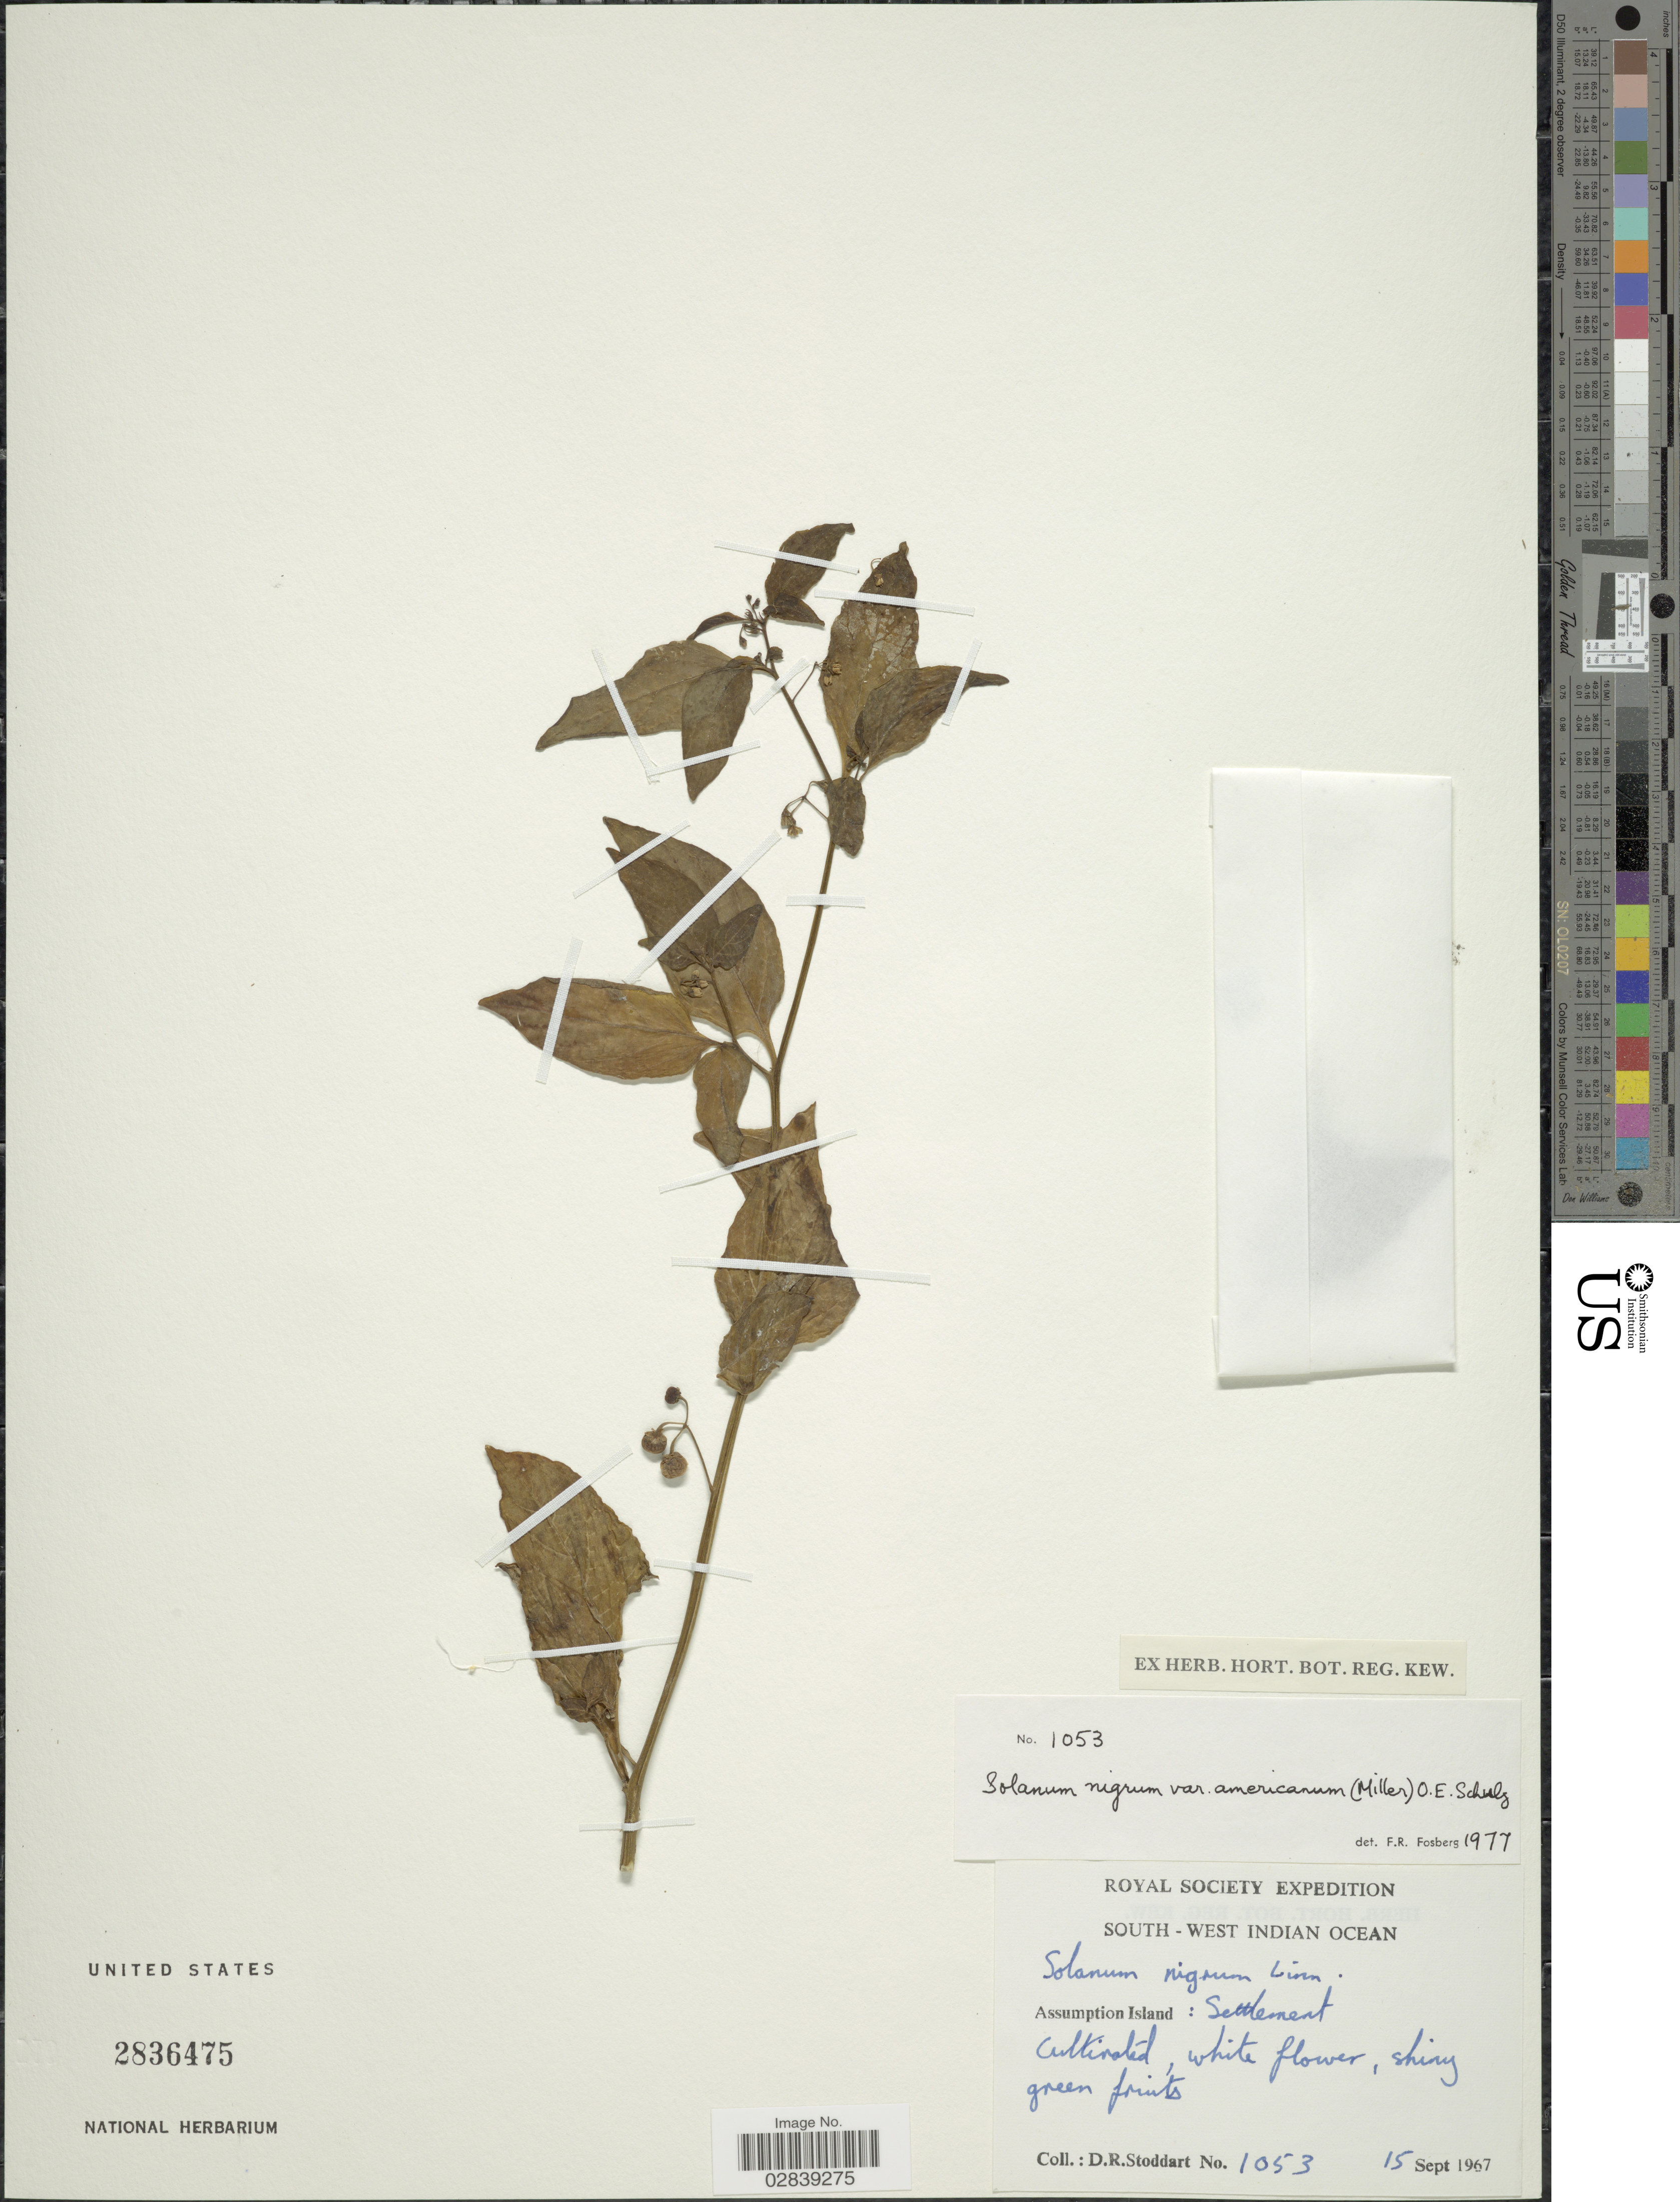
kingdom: Plantae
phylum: Tracheophyta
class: Magnoliopsida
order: Solanales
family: Solanaceae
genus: Solanum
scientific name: Solanum nigrum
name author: L.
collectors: D. R. Stoddart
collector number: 1053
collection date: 1967-09-15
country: Seychelles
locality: South-West Indian Ocean, Assumption Island: Settlement.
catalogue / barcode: US 2836475